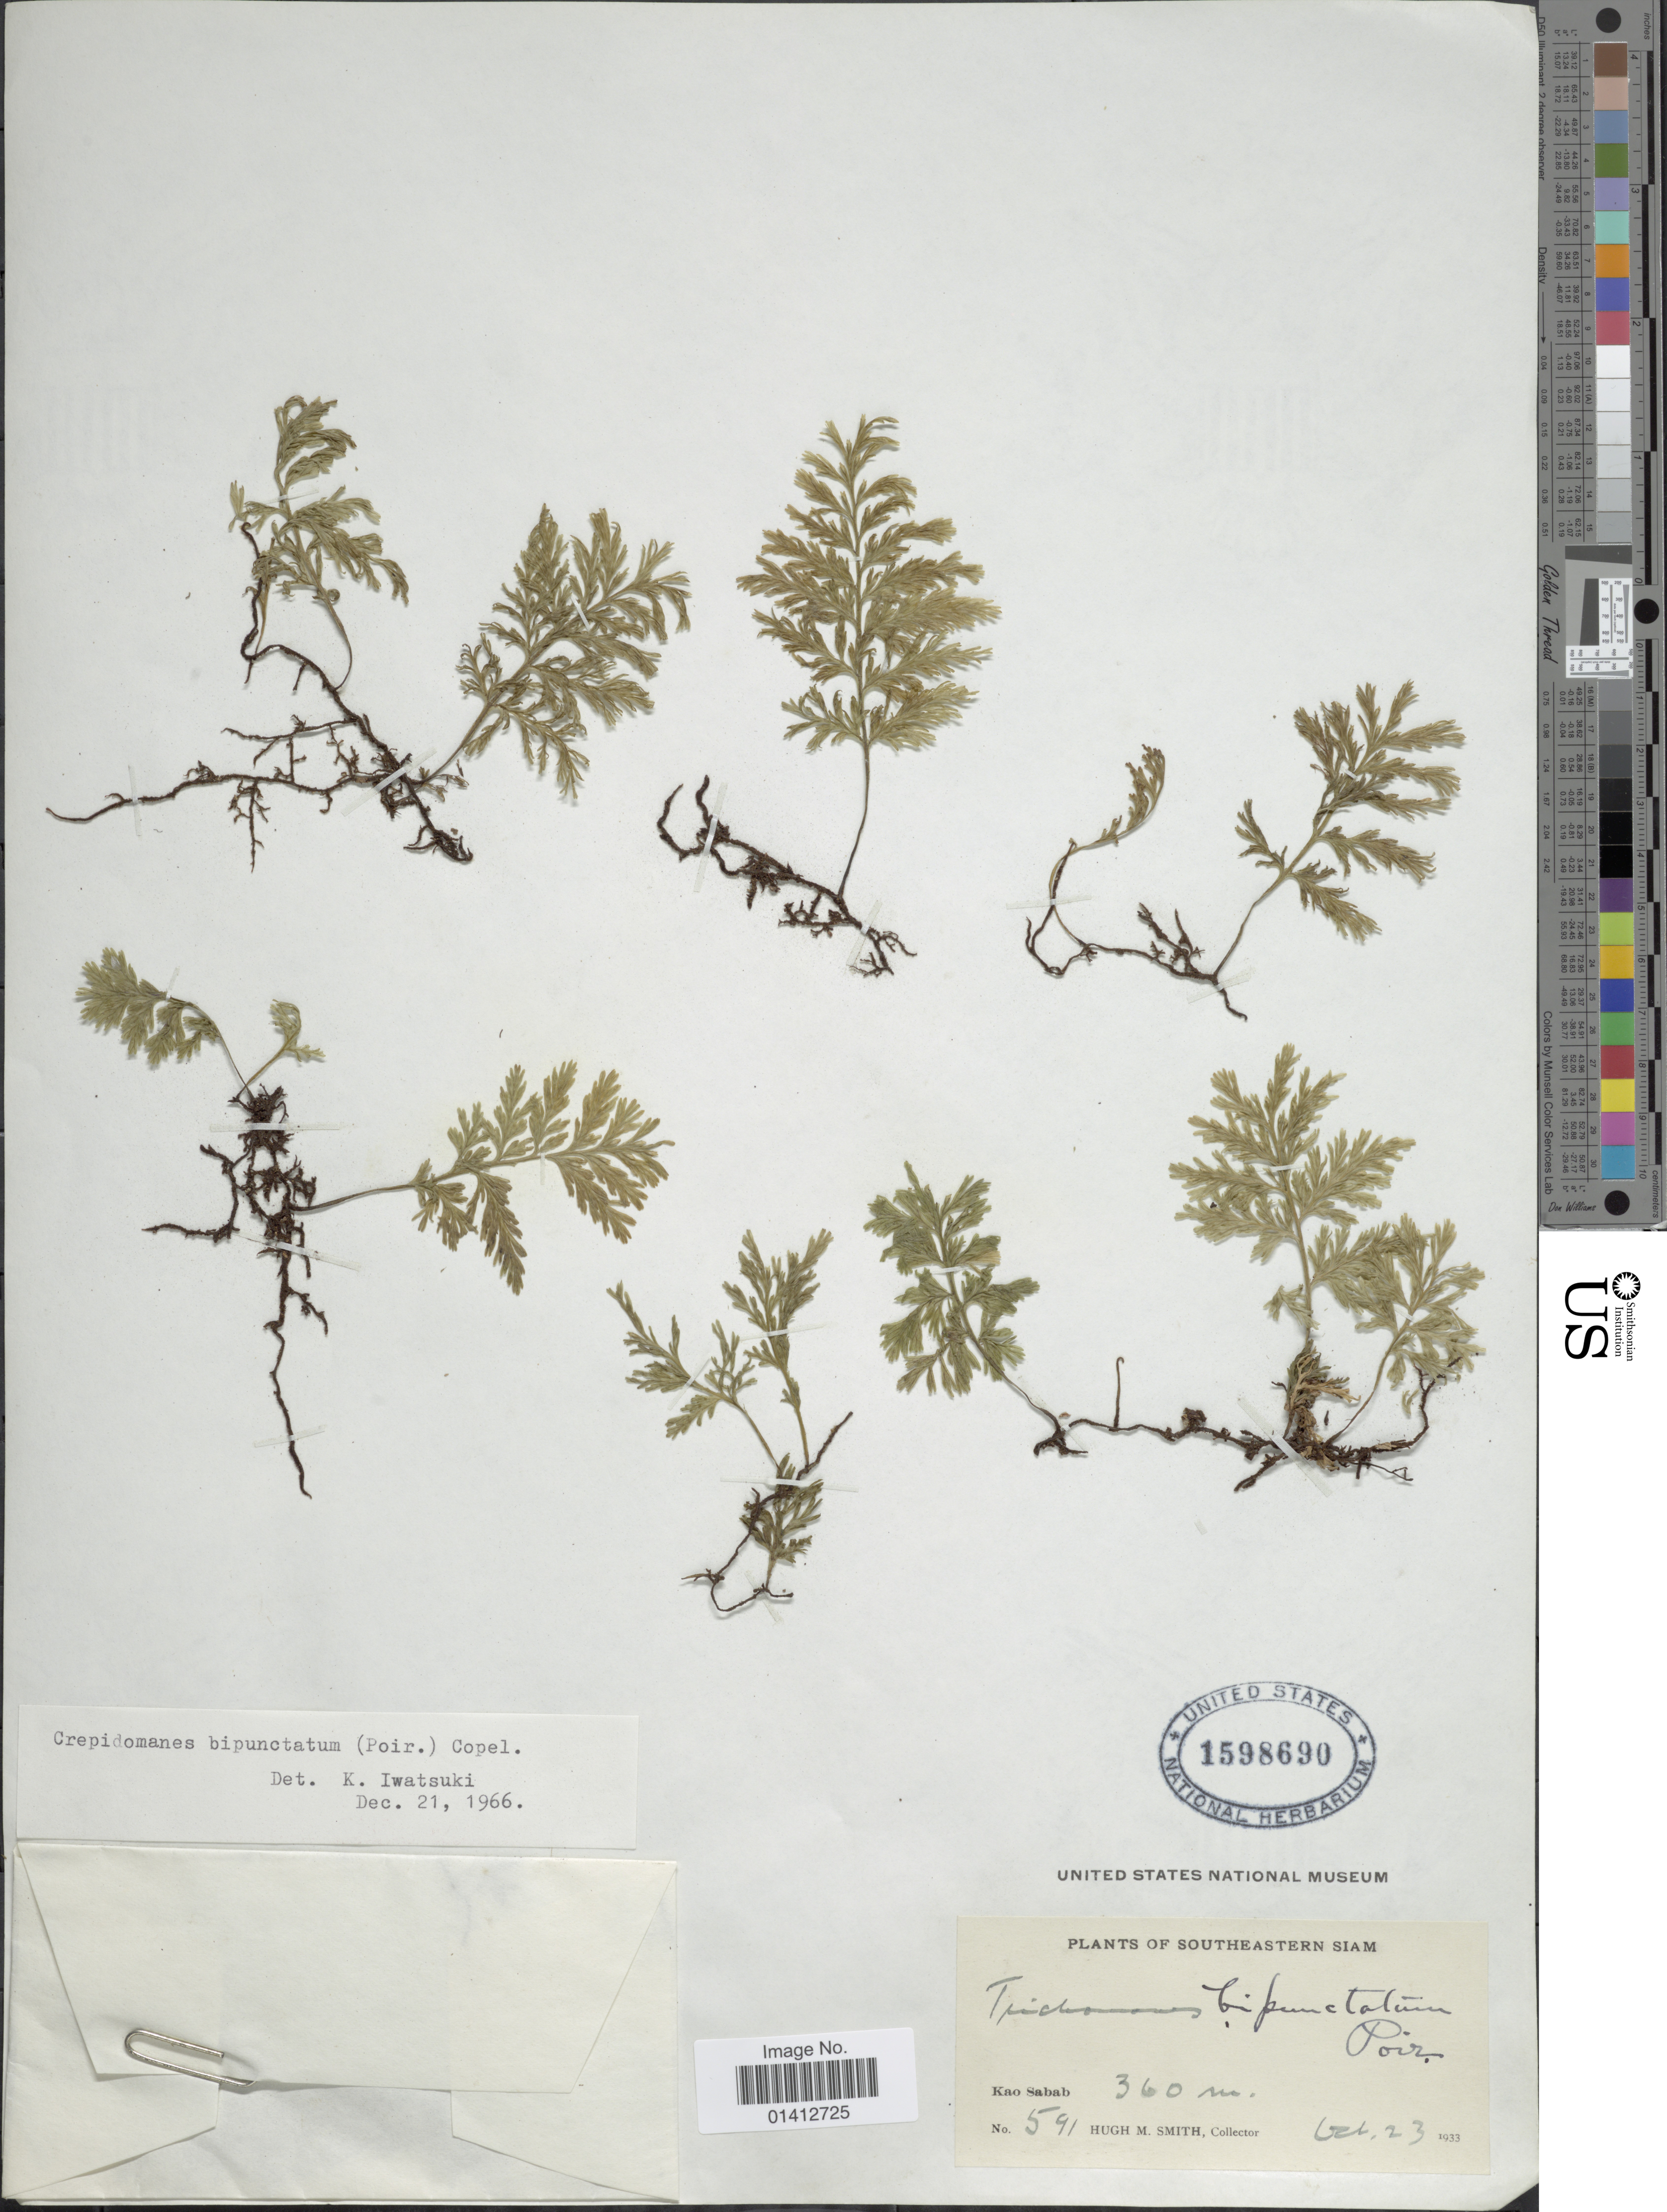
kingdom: Plantae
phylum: Tracheophyta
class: Polypodiopsida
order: Hymenophyllales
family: Hymenophyllaceae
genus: Crepidomanes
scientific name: Crepidomanes bipunctatum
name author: (Poir.) Copel.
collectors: H. M. Smith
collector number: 591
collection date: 1933-10-23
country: Thailand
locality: Southeastern Siam, Kao Sabab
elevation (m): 360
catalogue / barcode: US 1598690